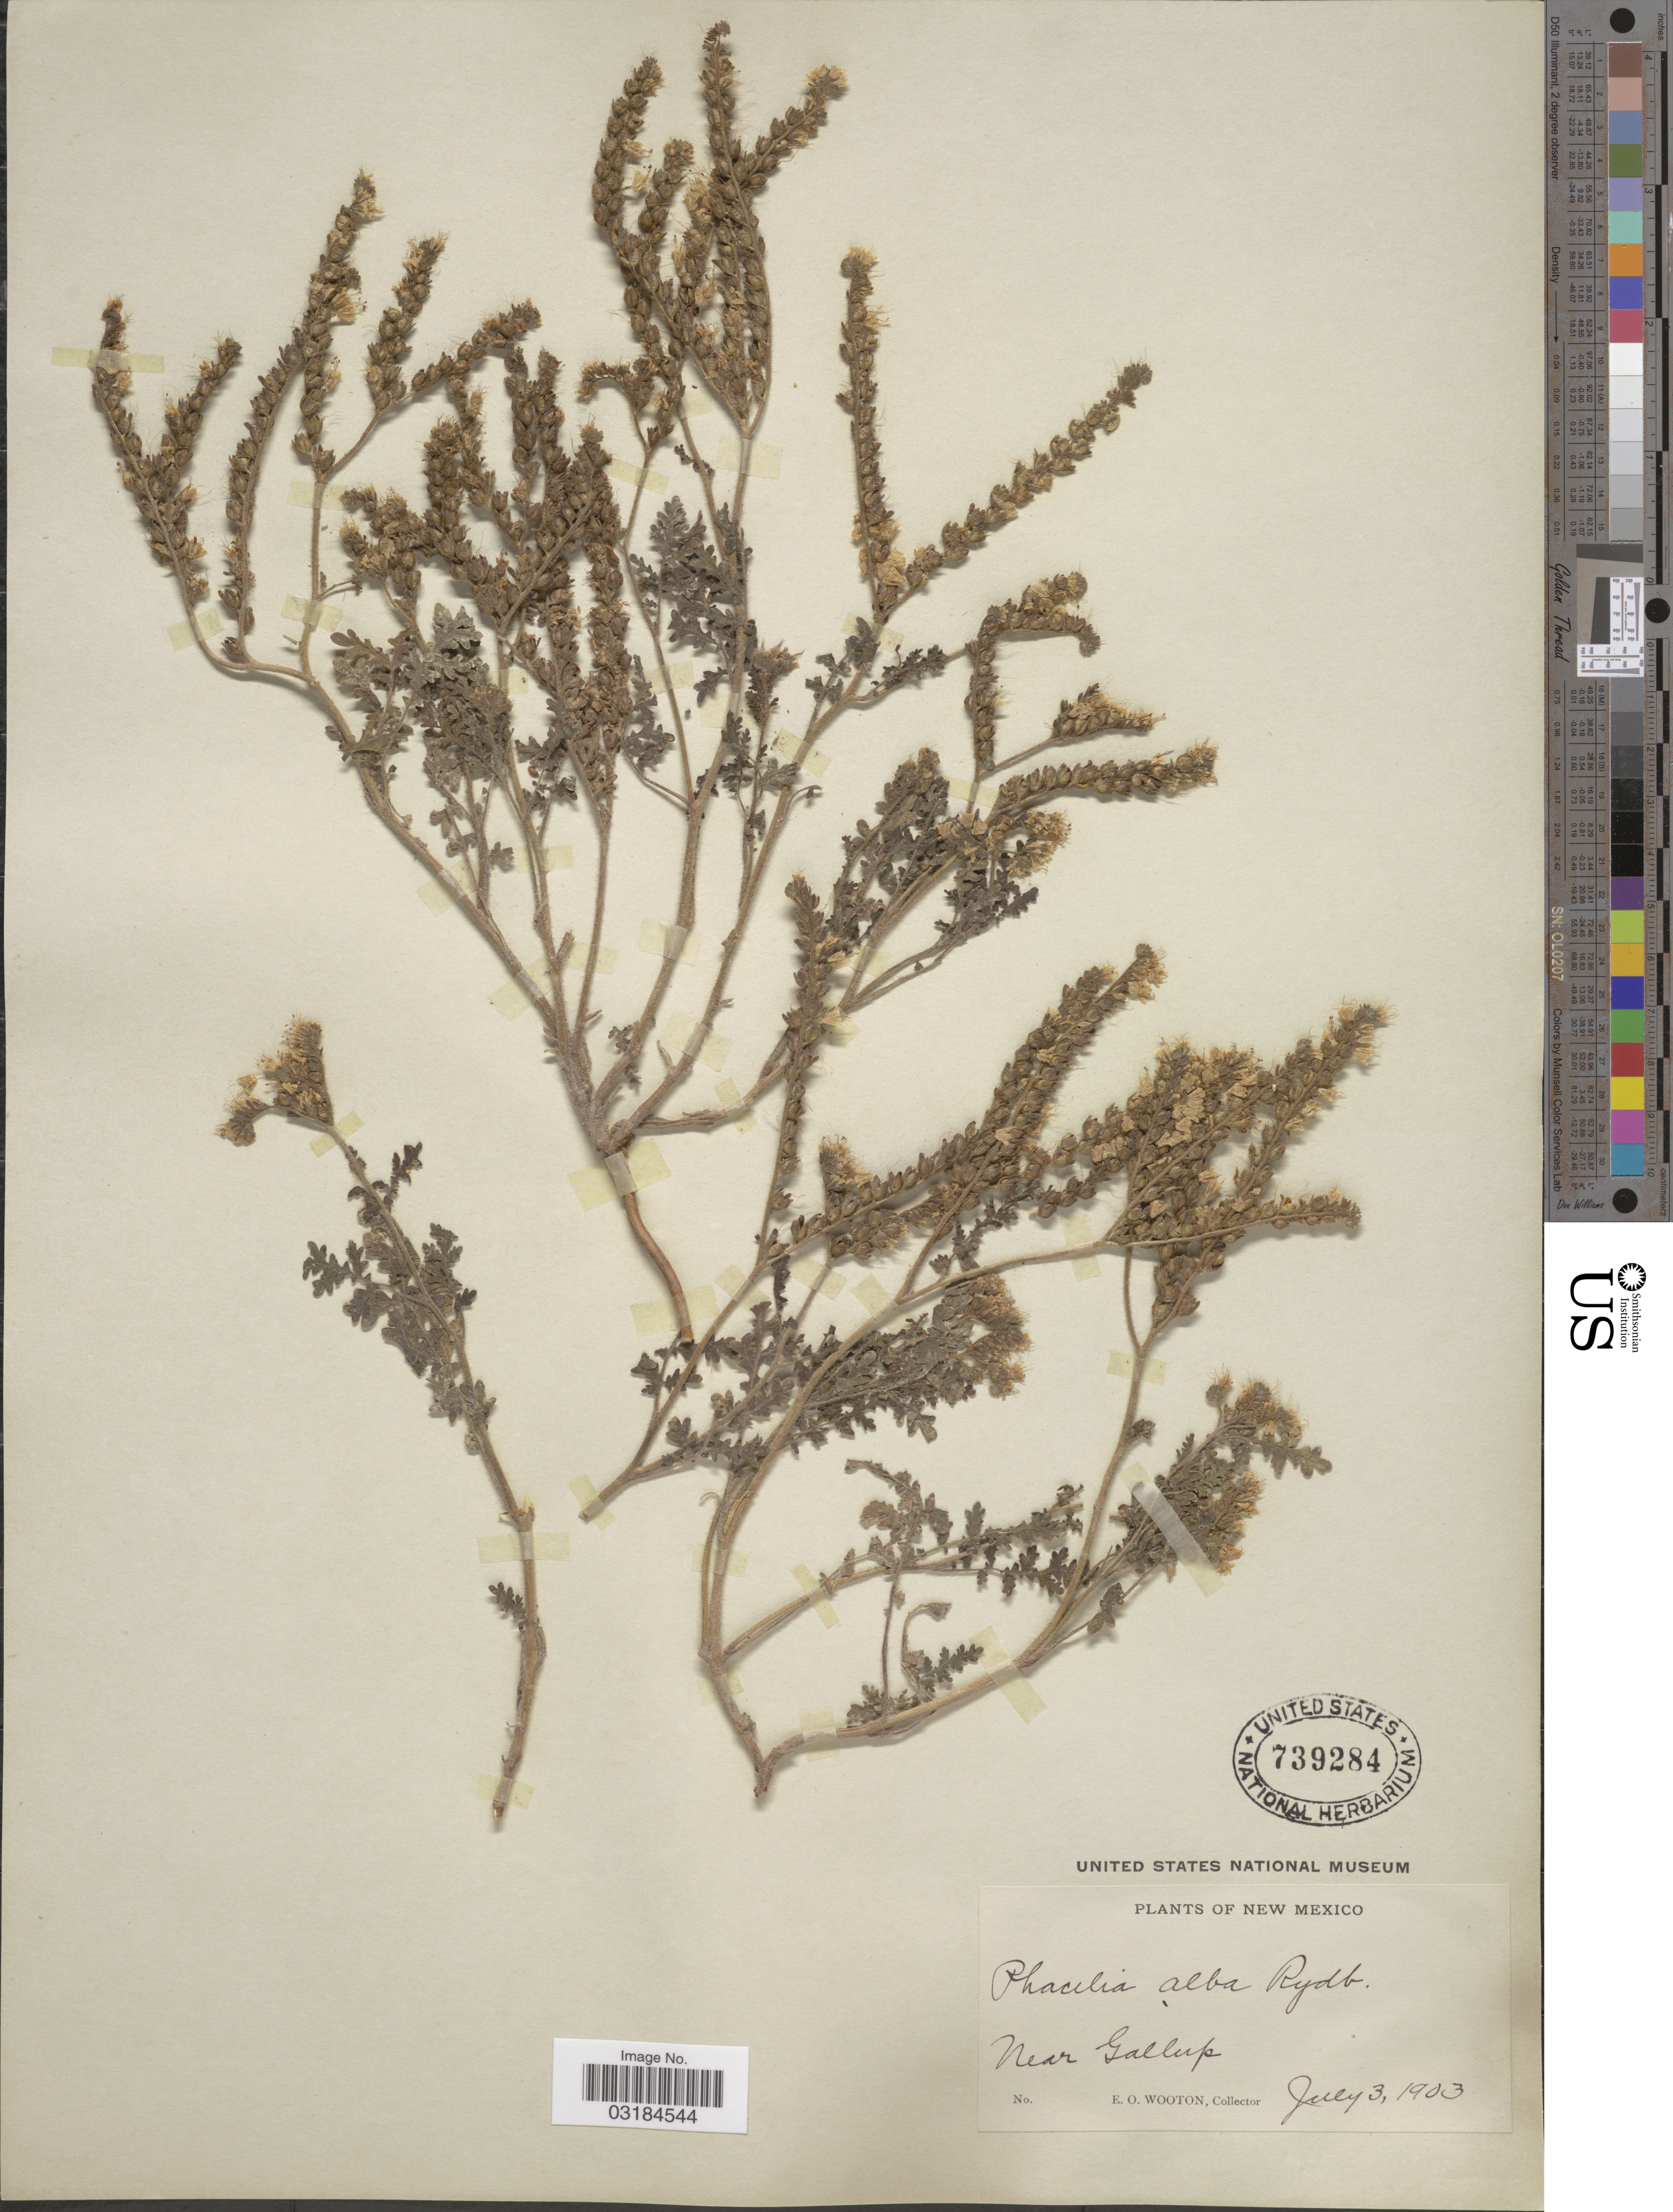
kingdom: Plantae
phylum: Tracheophyta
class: Magnoliopsida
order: Boraginales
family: Hydrophyllaceae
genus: Phacelia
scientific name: Phacelia alba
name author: Rydb.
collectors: E. O. Wooton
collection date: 1903-07-03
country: United States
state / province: New Mexico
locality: Near Gallup.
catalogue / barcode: US 739284